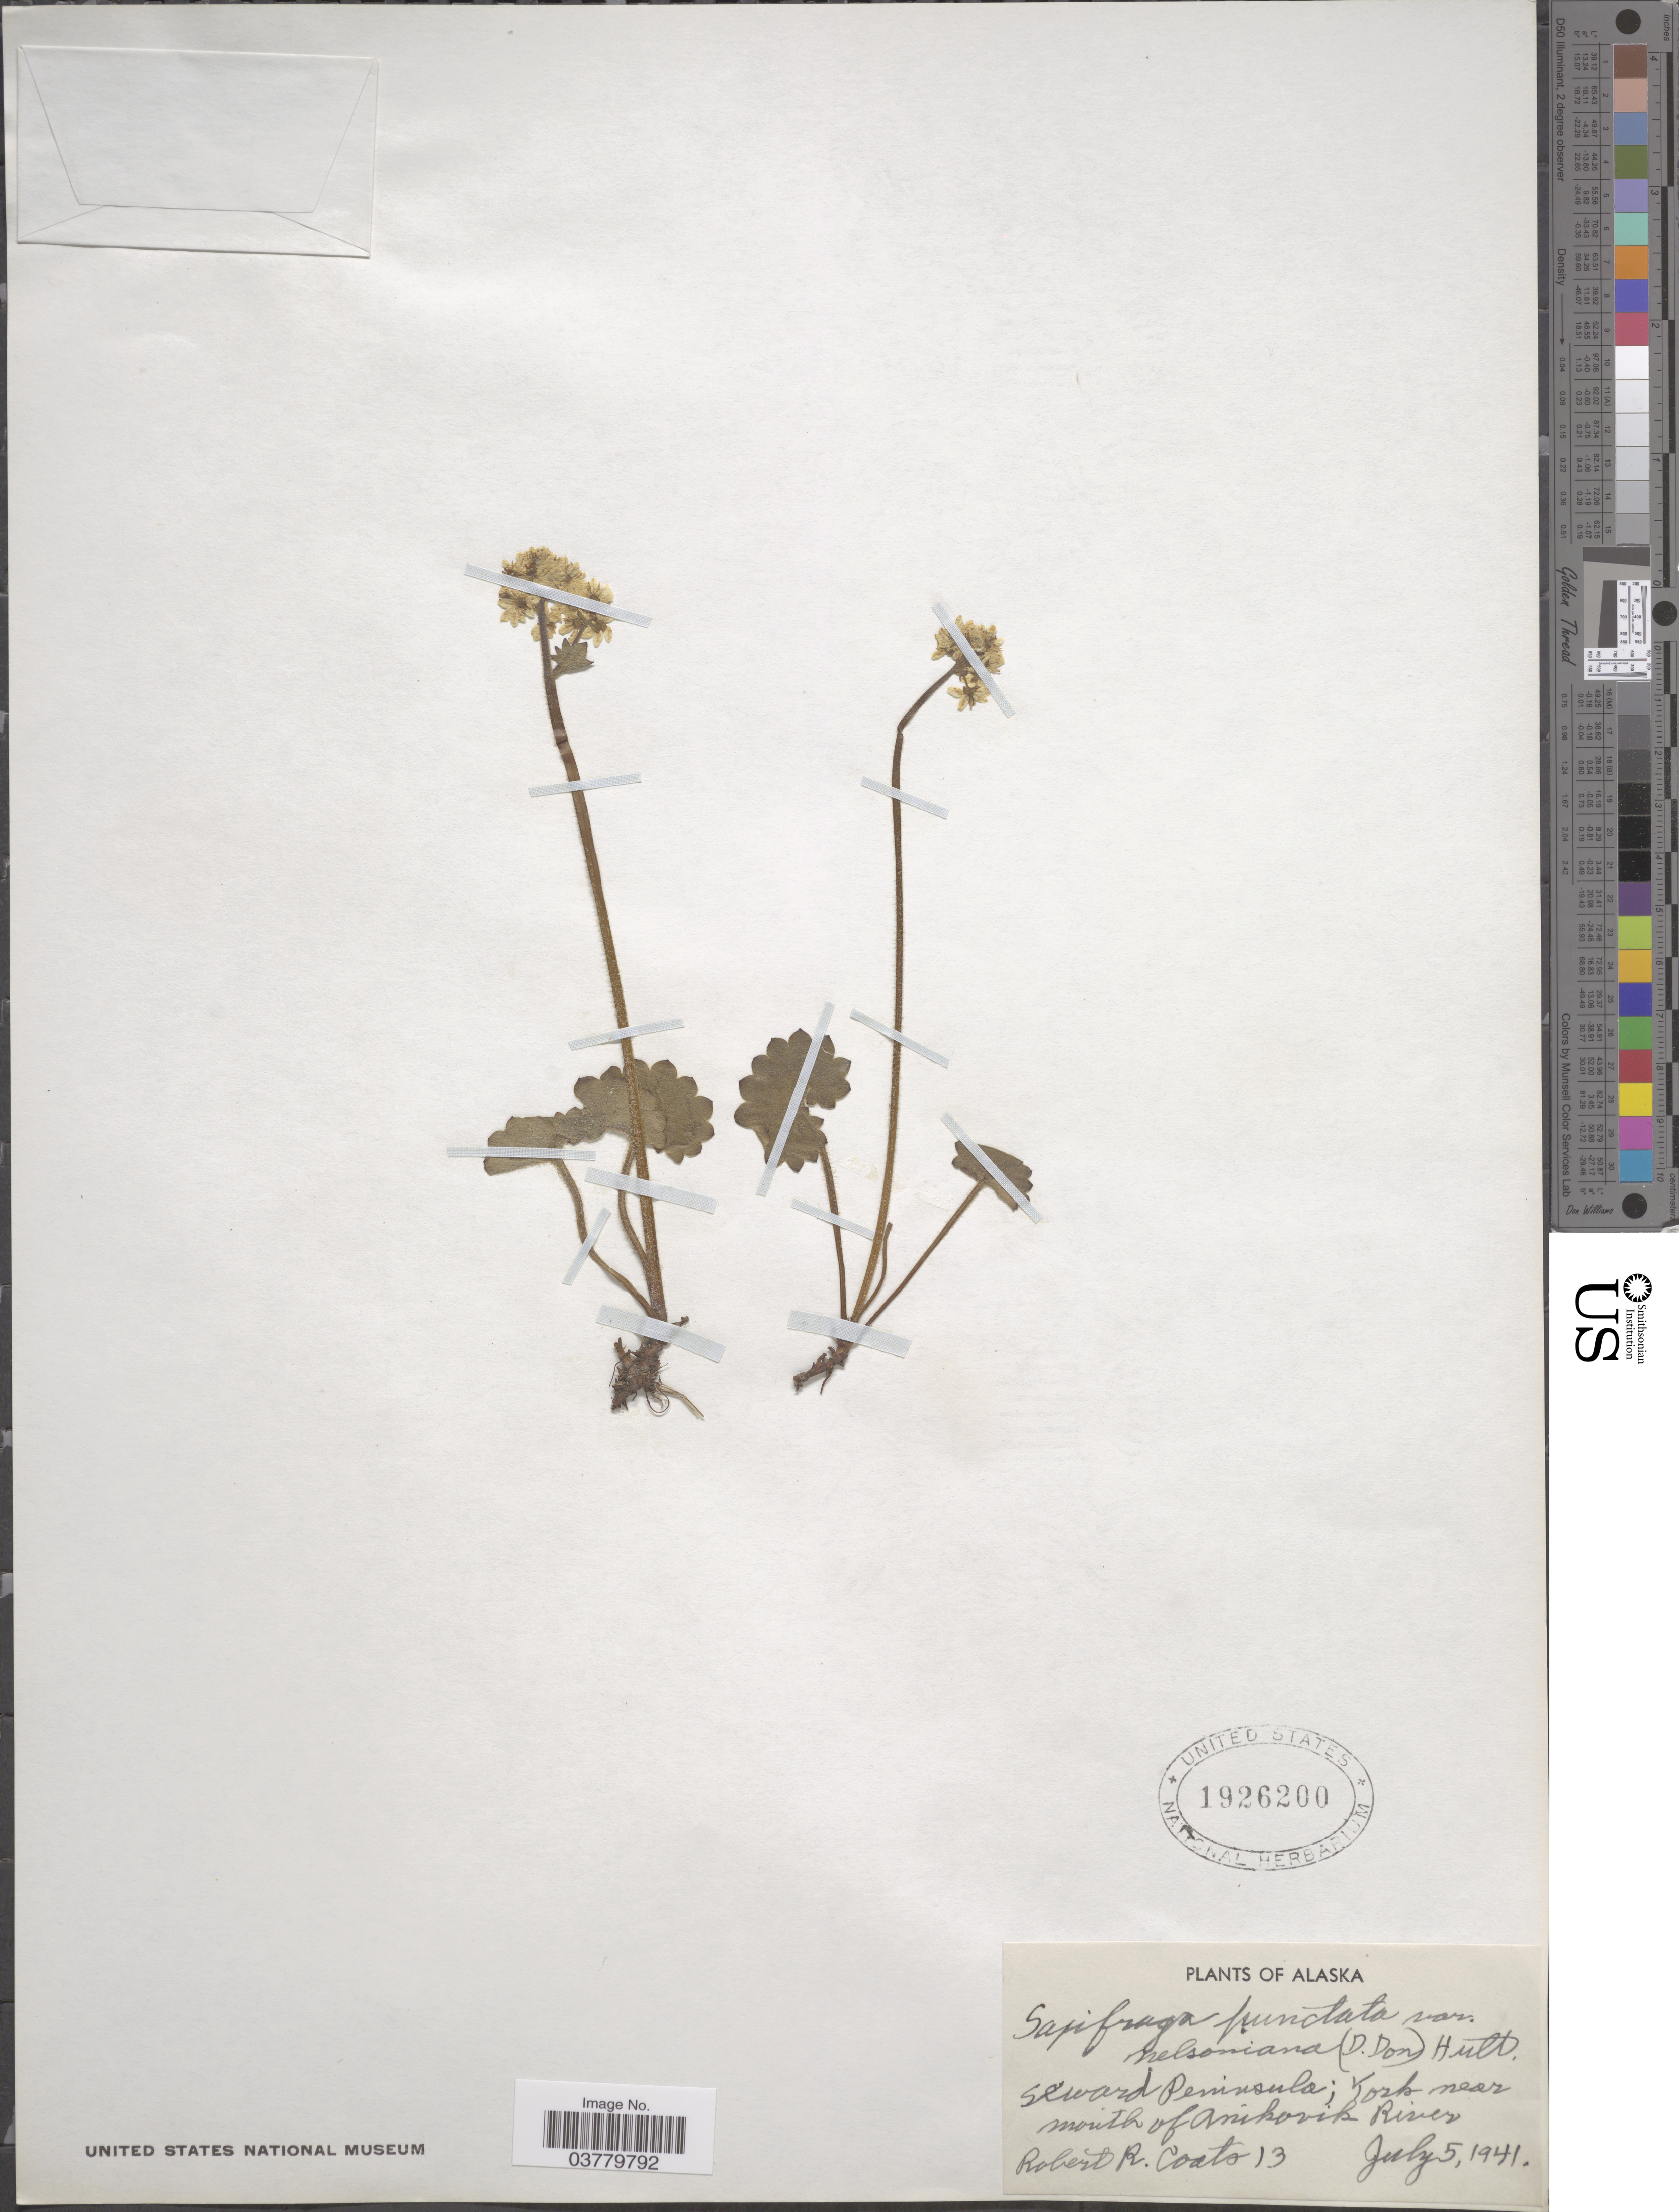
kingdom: Plantae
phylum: Tracheophyta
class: Magnoliopsida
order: Saxifragales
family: Saxifragaceae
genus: Micranthes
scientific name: Micranthes nelsoniana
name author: (D. Don) Small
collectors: R. Coats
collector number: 13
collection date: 1941-07-05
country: United States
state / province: Alaska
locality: Seward Peninsula; York near mouth of Anikovik River.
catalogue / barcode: US 1926200